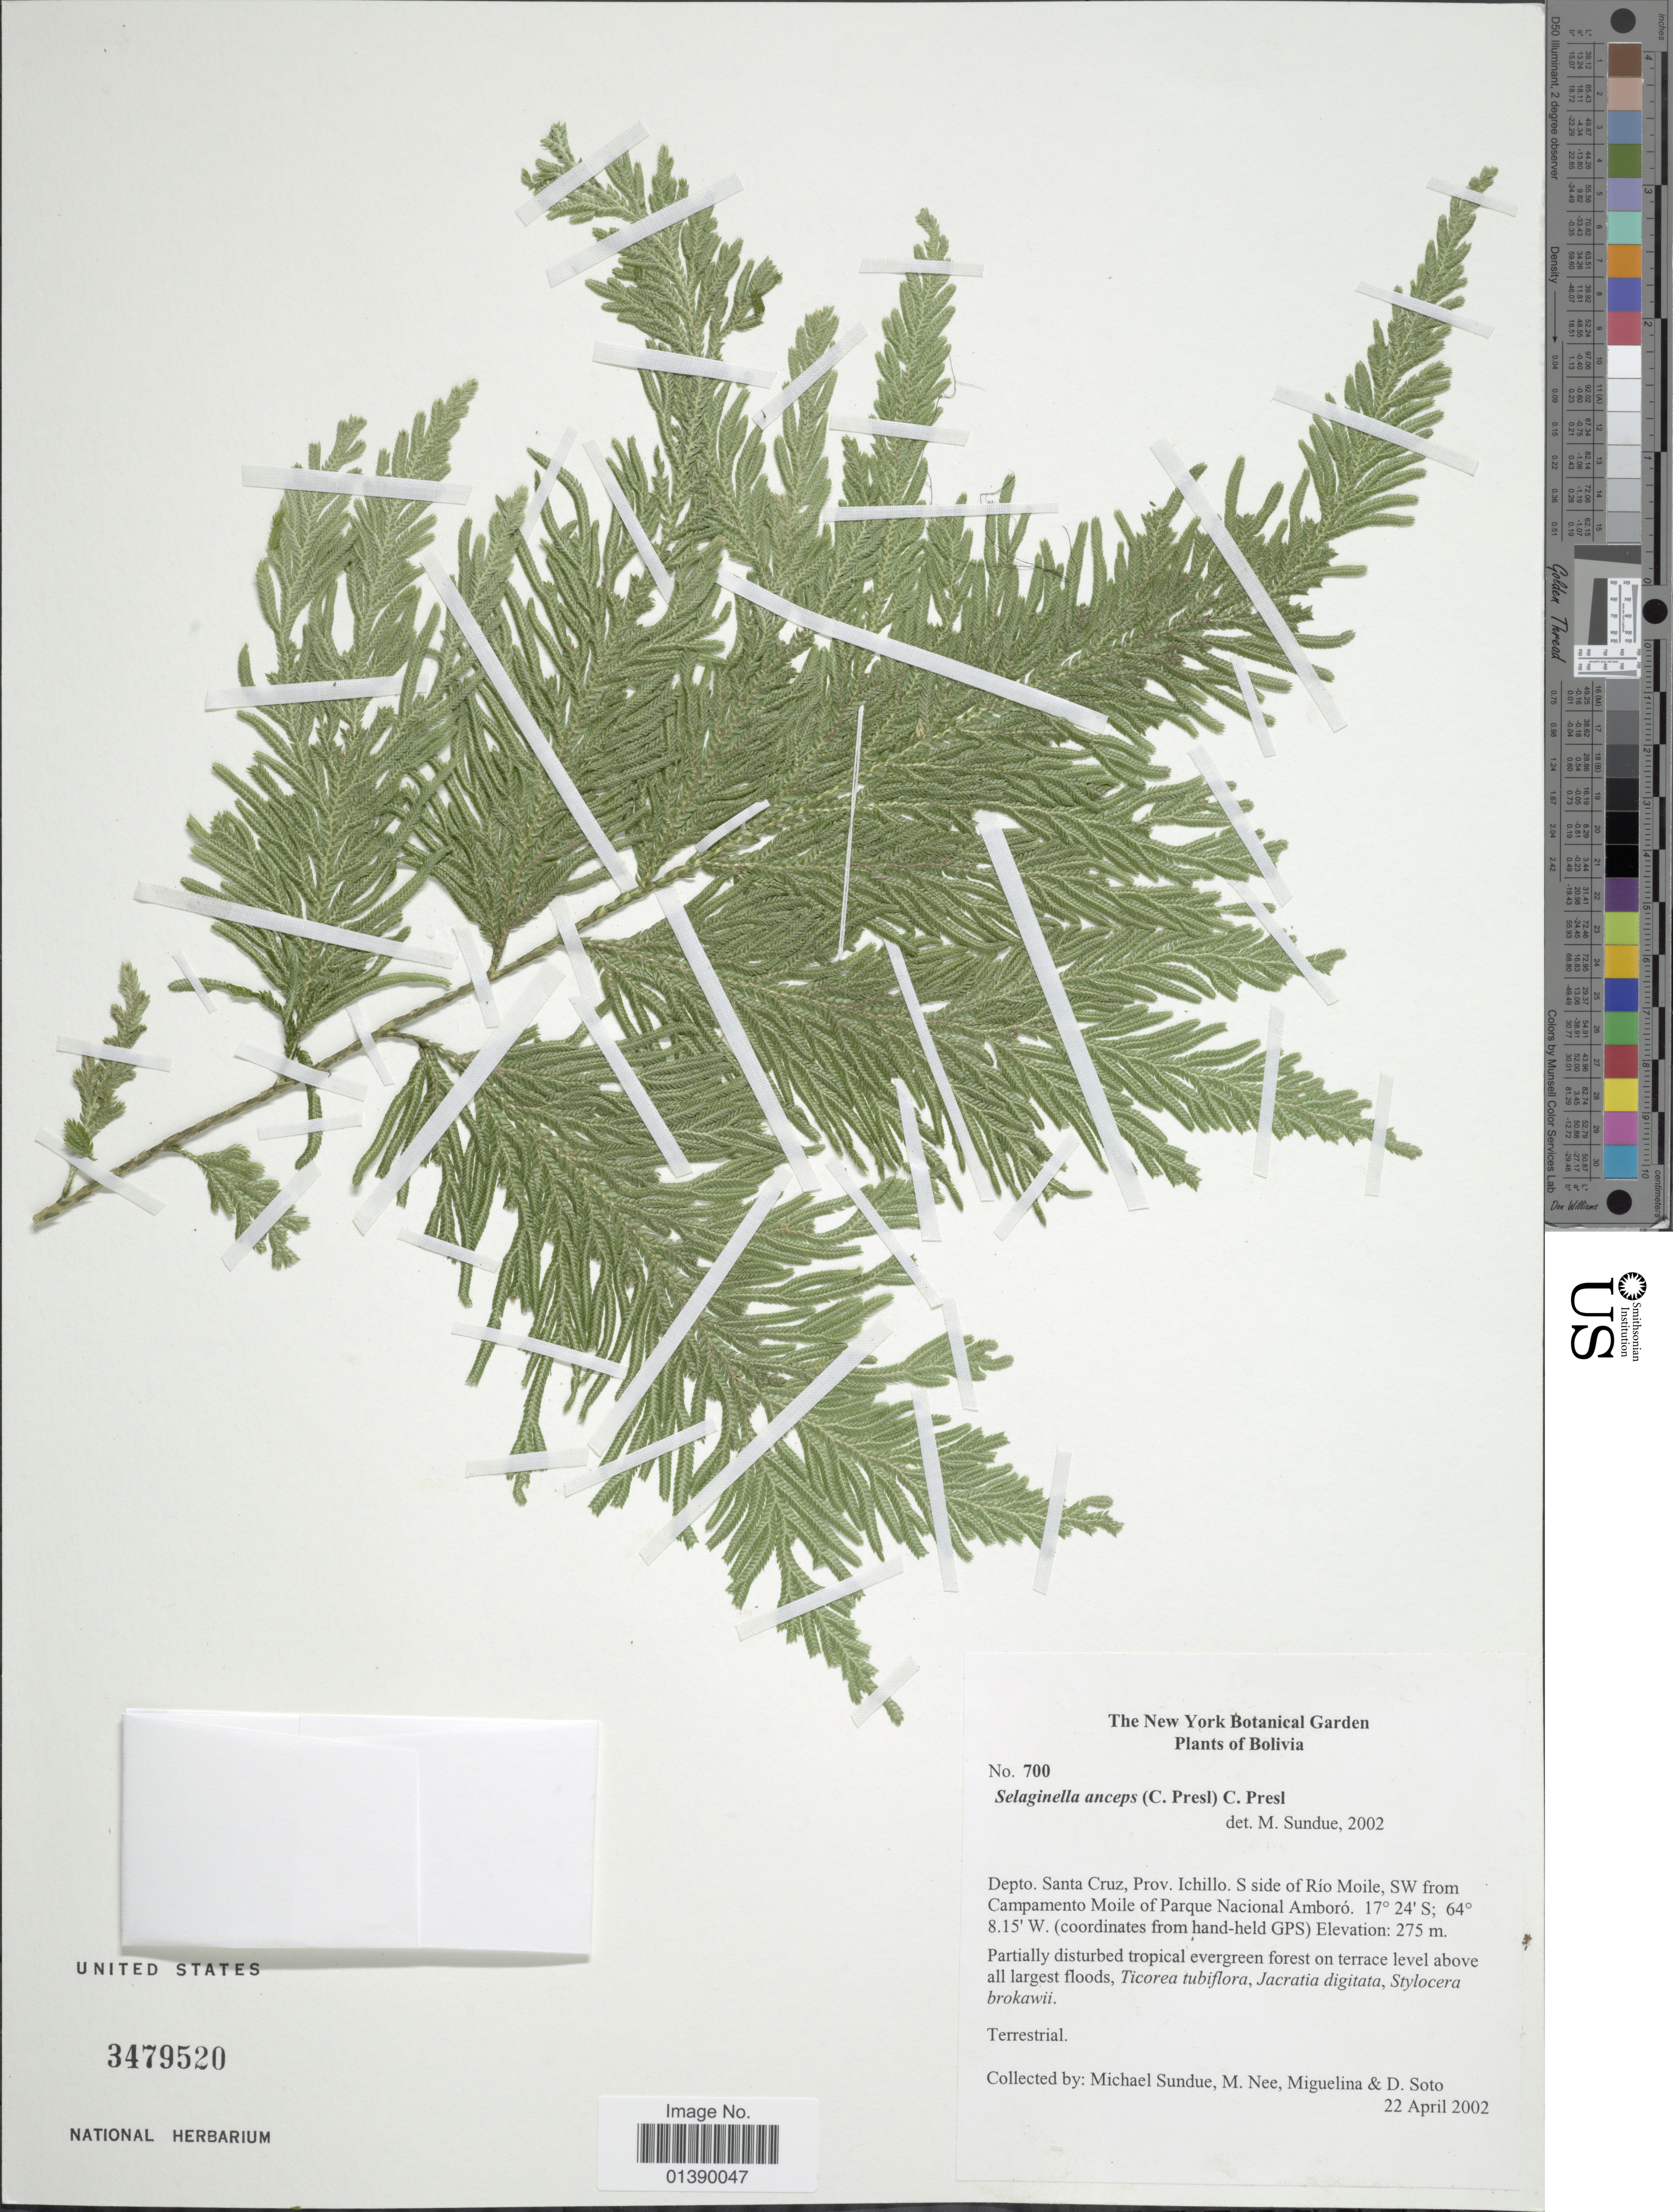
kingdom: Plantae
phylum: Tracheophyta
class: Lycopodiopsida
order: Selaginellales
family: Selaginellaceae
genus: Selaginella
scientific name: Selaginella anceps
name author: (C. Presl)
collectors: M. Sundue, M. Nee, M. Soto & D. Soto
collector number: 700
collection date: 2002-04-22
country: Bolivia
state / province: Santa Cruz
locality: Prov. ichillo S side of Río Loile, SW from Campamento Moile of Parque Nacional Amboró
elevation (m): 275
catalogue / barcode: US 3479520